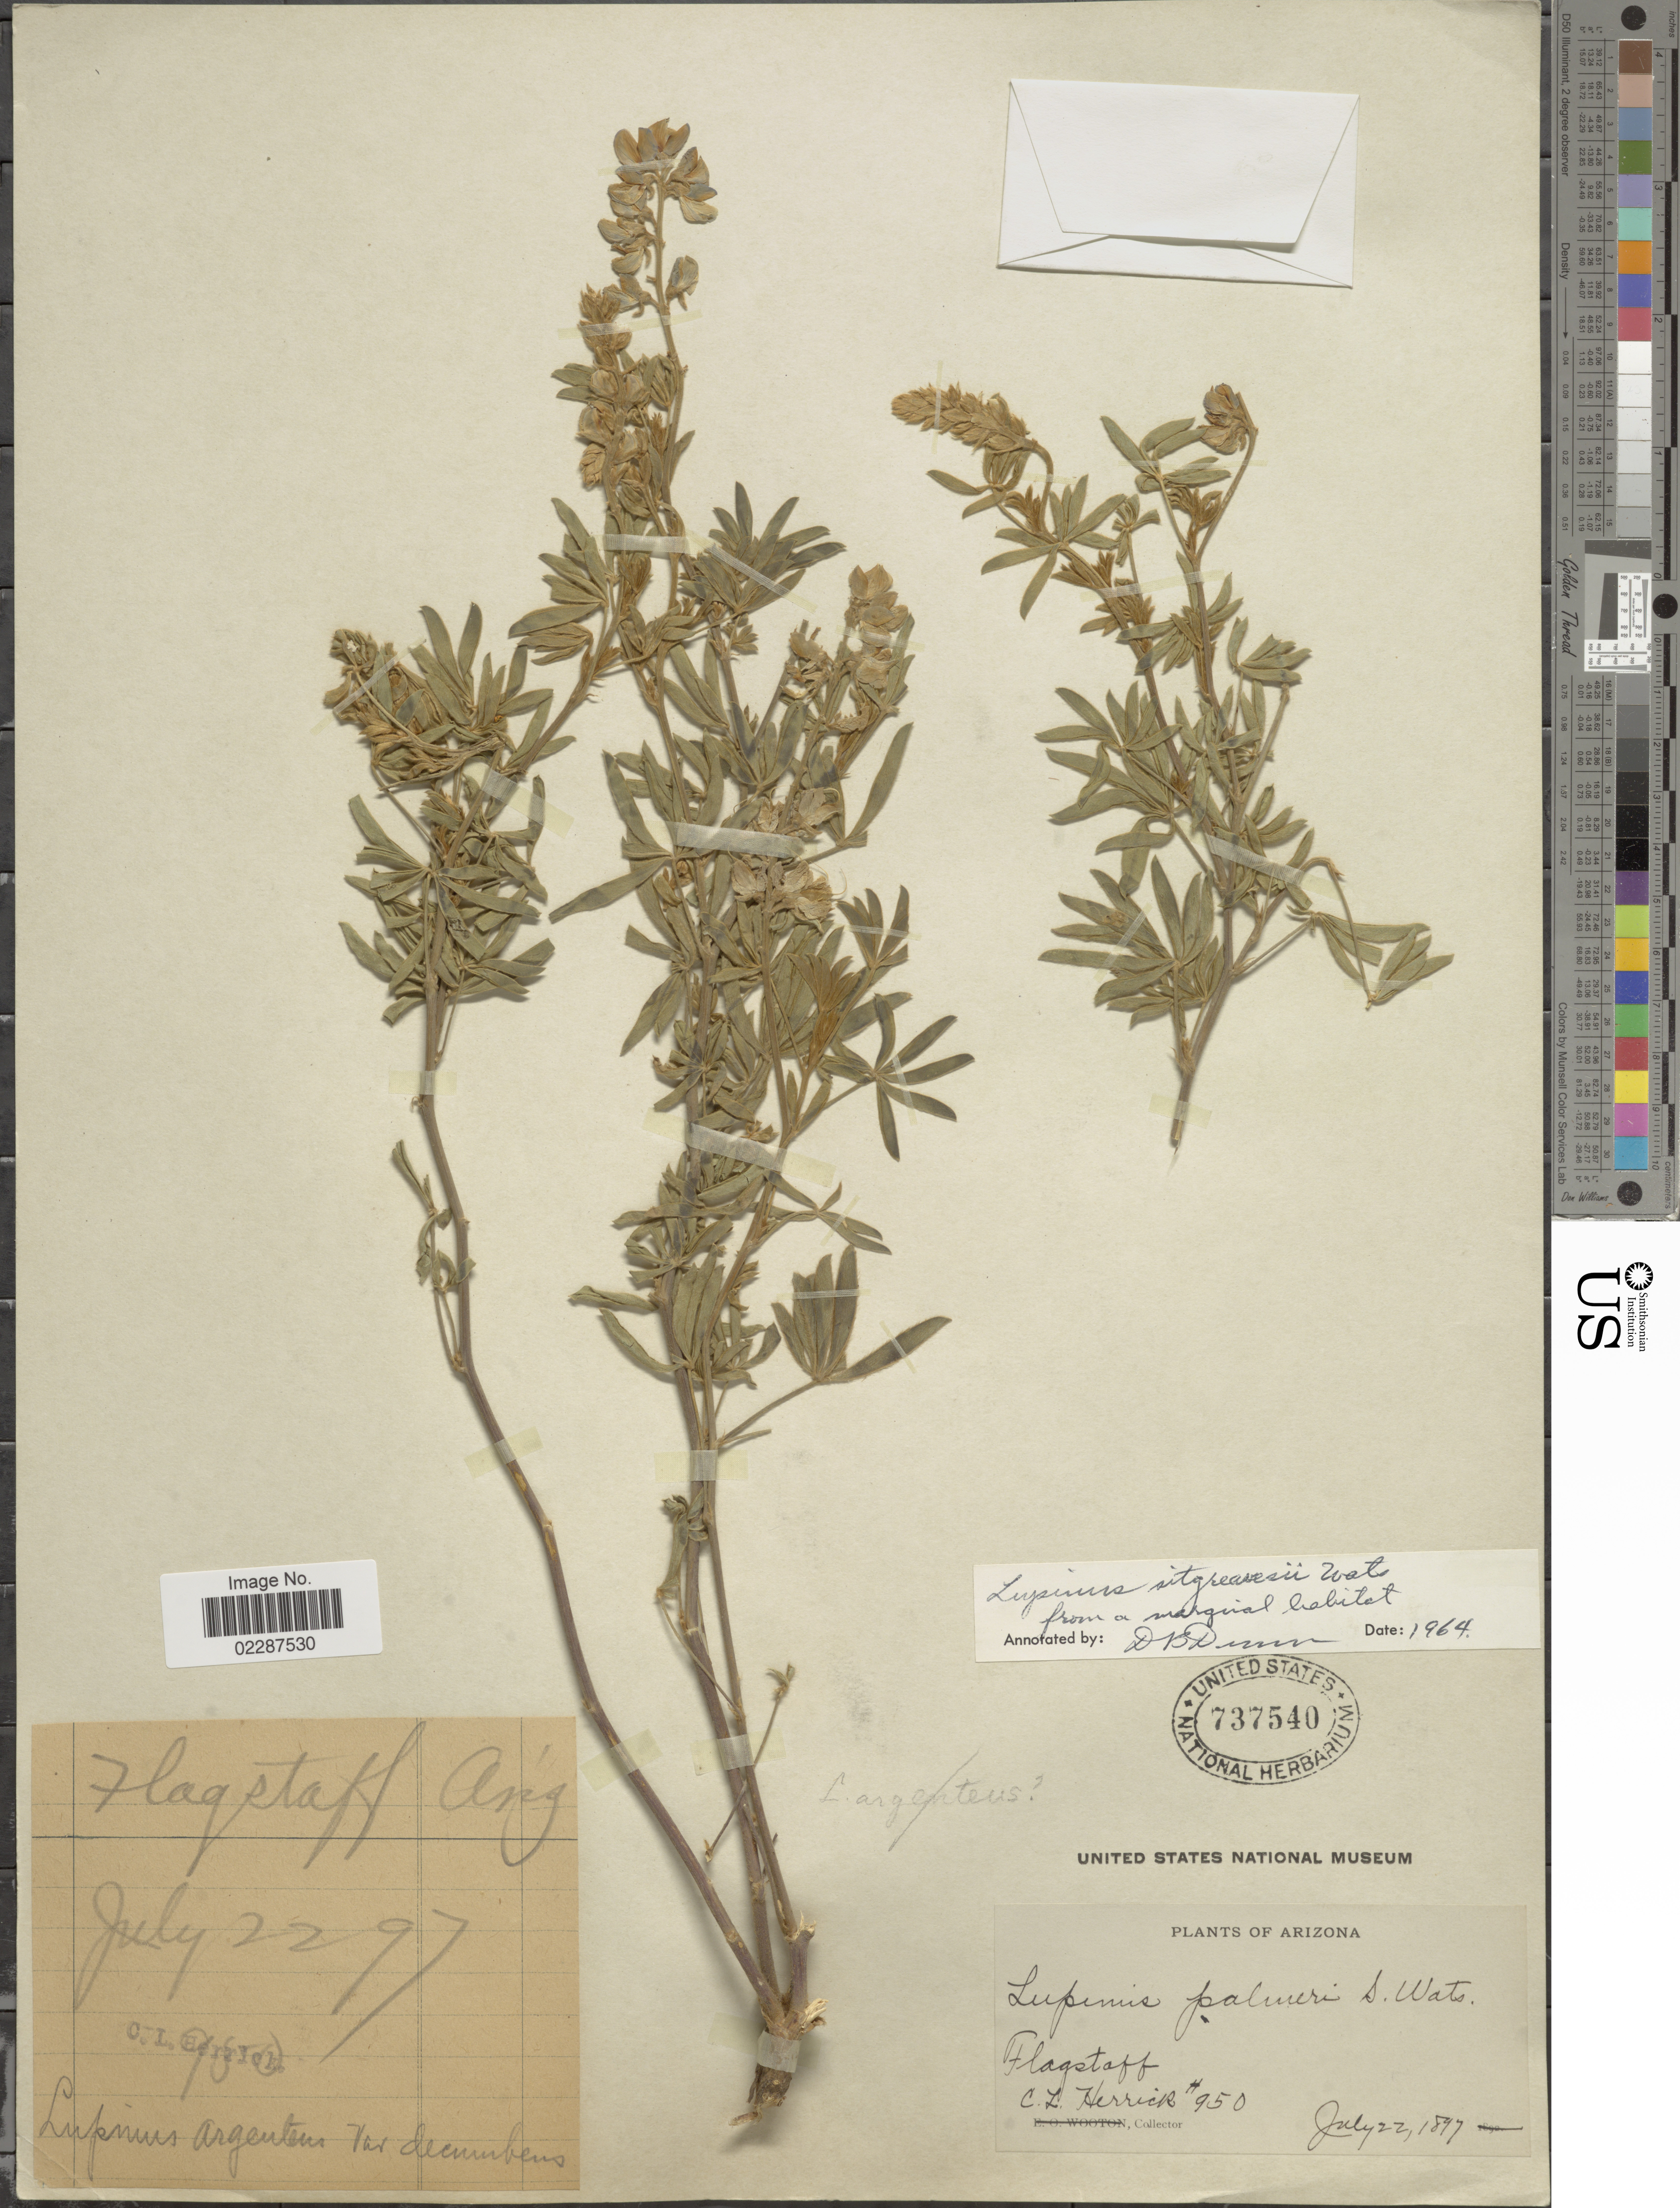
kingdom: Plantae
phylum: Tracheophyta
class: Magnoliopsida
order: Fabales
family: Fabaceae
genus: Lupinus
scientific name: Lupinus sitgreavesii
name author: S. Watson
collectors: C. Herrick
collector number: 950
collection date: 1897-07-22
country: United States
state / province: Arizona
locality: Flagstaff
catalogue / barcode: US 737540